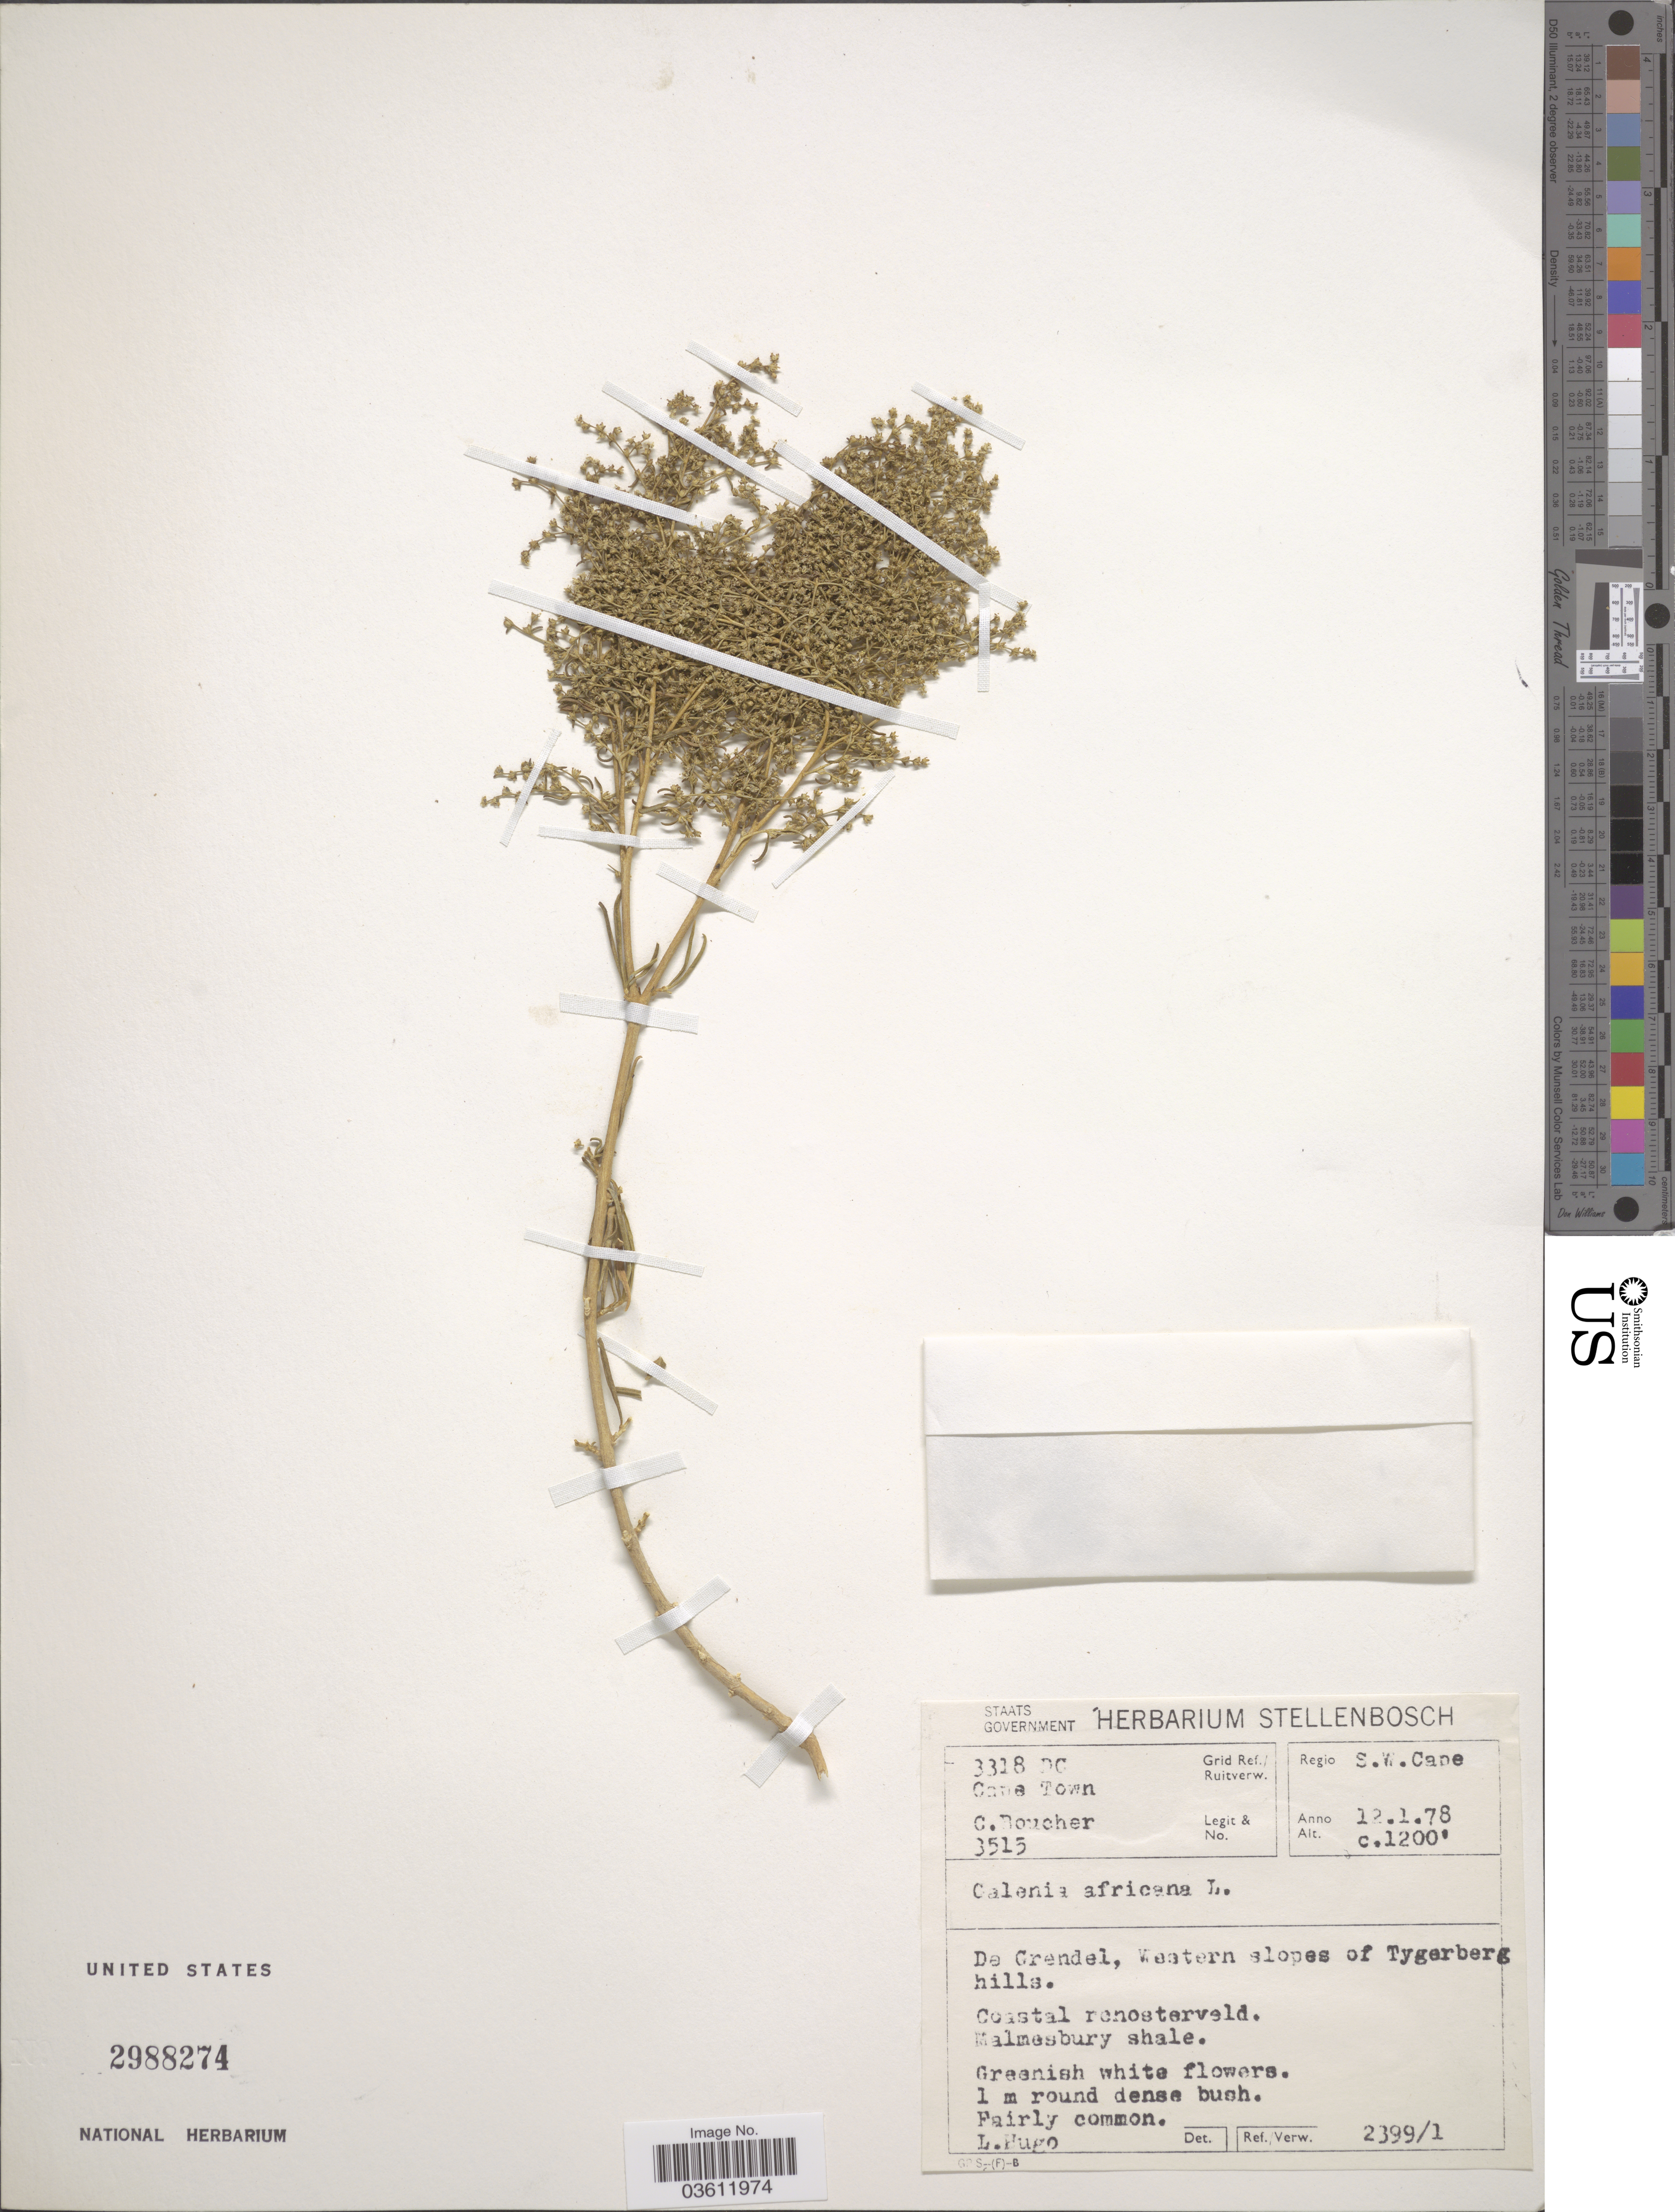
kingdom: Plantae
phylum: Tracheophyta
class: Magnoliopsida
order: Caryophyllales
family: Aizoaceae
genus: Aizoon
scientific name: Aizoon africanum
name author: (L.) Klak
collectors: C. Boucher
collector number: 3515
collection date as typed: Transcribed d/m/y: 12/1/78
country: South Africa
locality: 3318DC Grid Ref./Ruitverw. Cape Town. Regio S.W. Cape. De Grendel, Western slopes of Tygerberg hills. Coastal renosterveld.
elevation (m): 366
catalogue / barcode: US 2988274